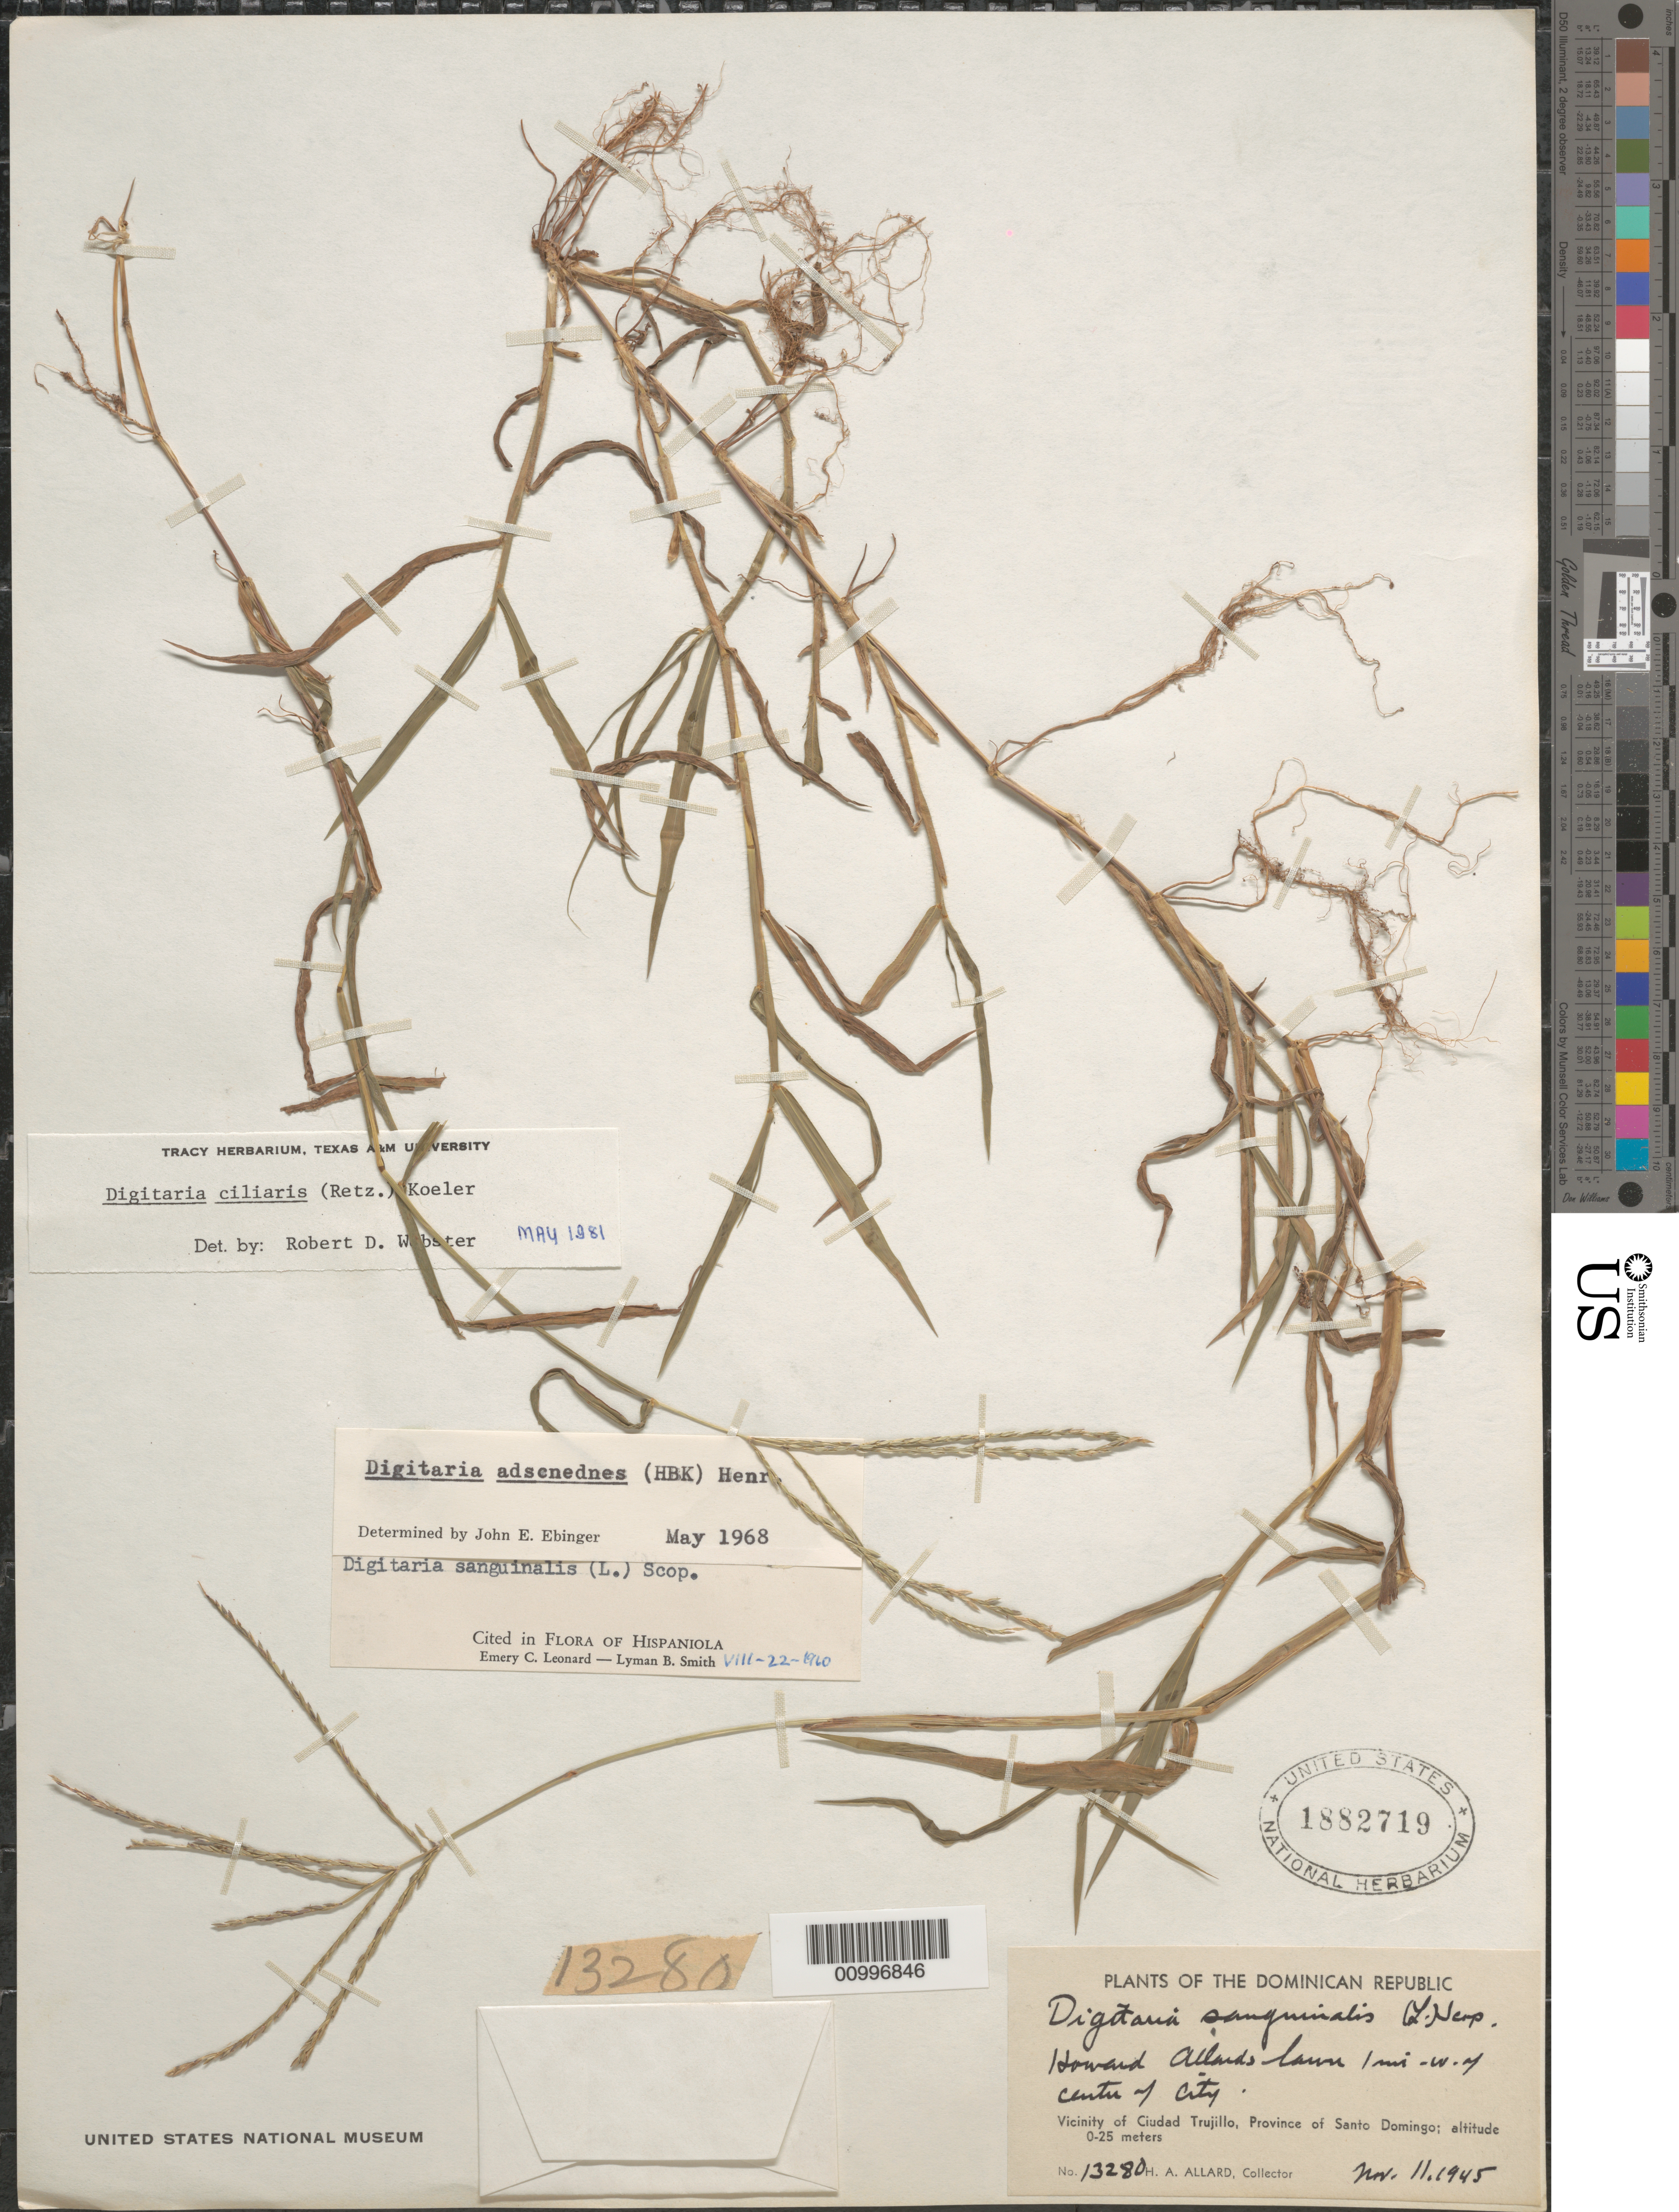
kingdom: Plantae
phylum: Tracheophyta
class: Liliopsida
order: Poales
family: Poaceae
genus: Digitaria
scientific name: Digitaria ciliaris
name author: (Retz.) Koeler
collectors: H. A. Allard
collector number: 13280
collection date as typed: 11 Nov 1945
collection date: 1945-11-11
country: Dominican Republic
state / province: Distrito Nacional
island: Hispaniola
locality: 1 mile west of Santo Domingo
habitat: on lawn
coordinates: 0 N, 0 E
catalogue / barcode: US 1882719